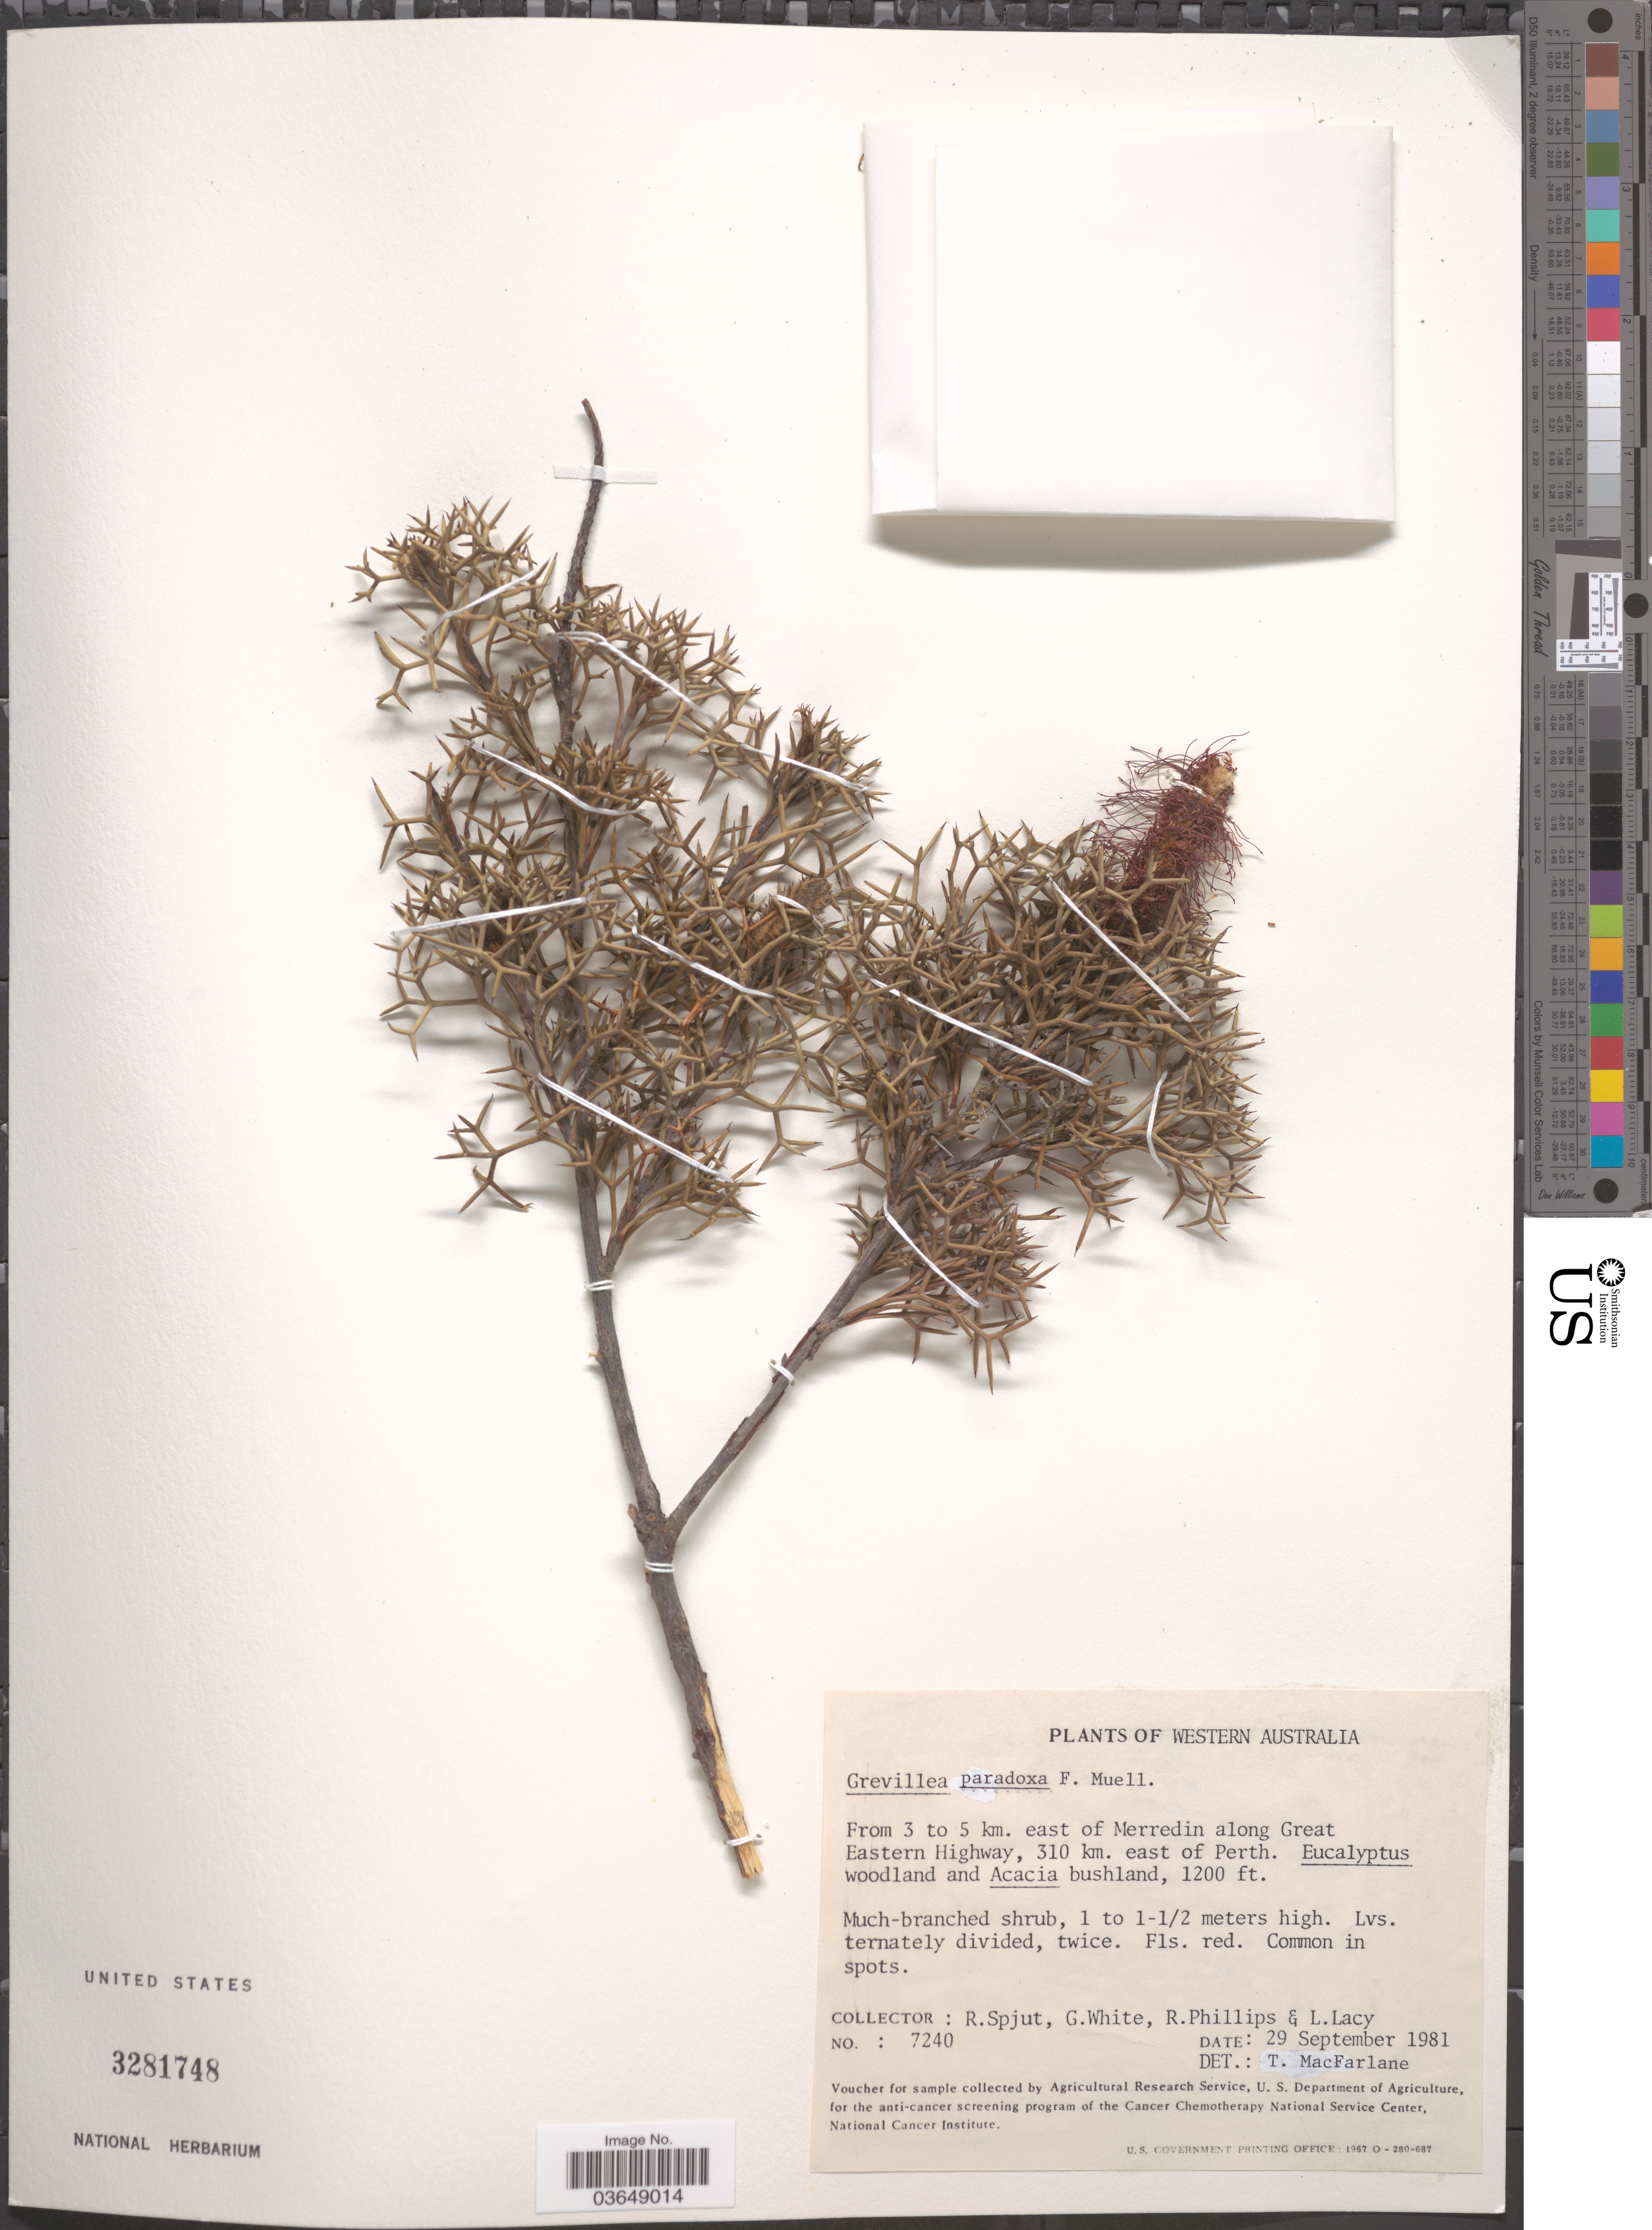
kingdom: Plantae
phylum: Tracheophyta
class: Magnoliopsida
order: Proteales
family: Proteaceae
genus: Grevillea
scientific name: Grevillea paradoxa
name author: F. Muell.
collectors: R. Spjut, G. White, R. Phillips & L. Lacy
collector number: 7240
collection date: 1981-09-29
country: Australia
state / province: Western Australia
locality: From 3 to 5 km. east of Merredin along Great Eastern Highway, 310 km. east of Perth.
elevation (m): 366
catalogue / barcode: US 3281748